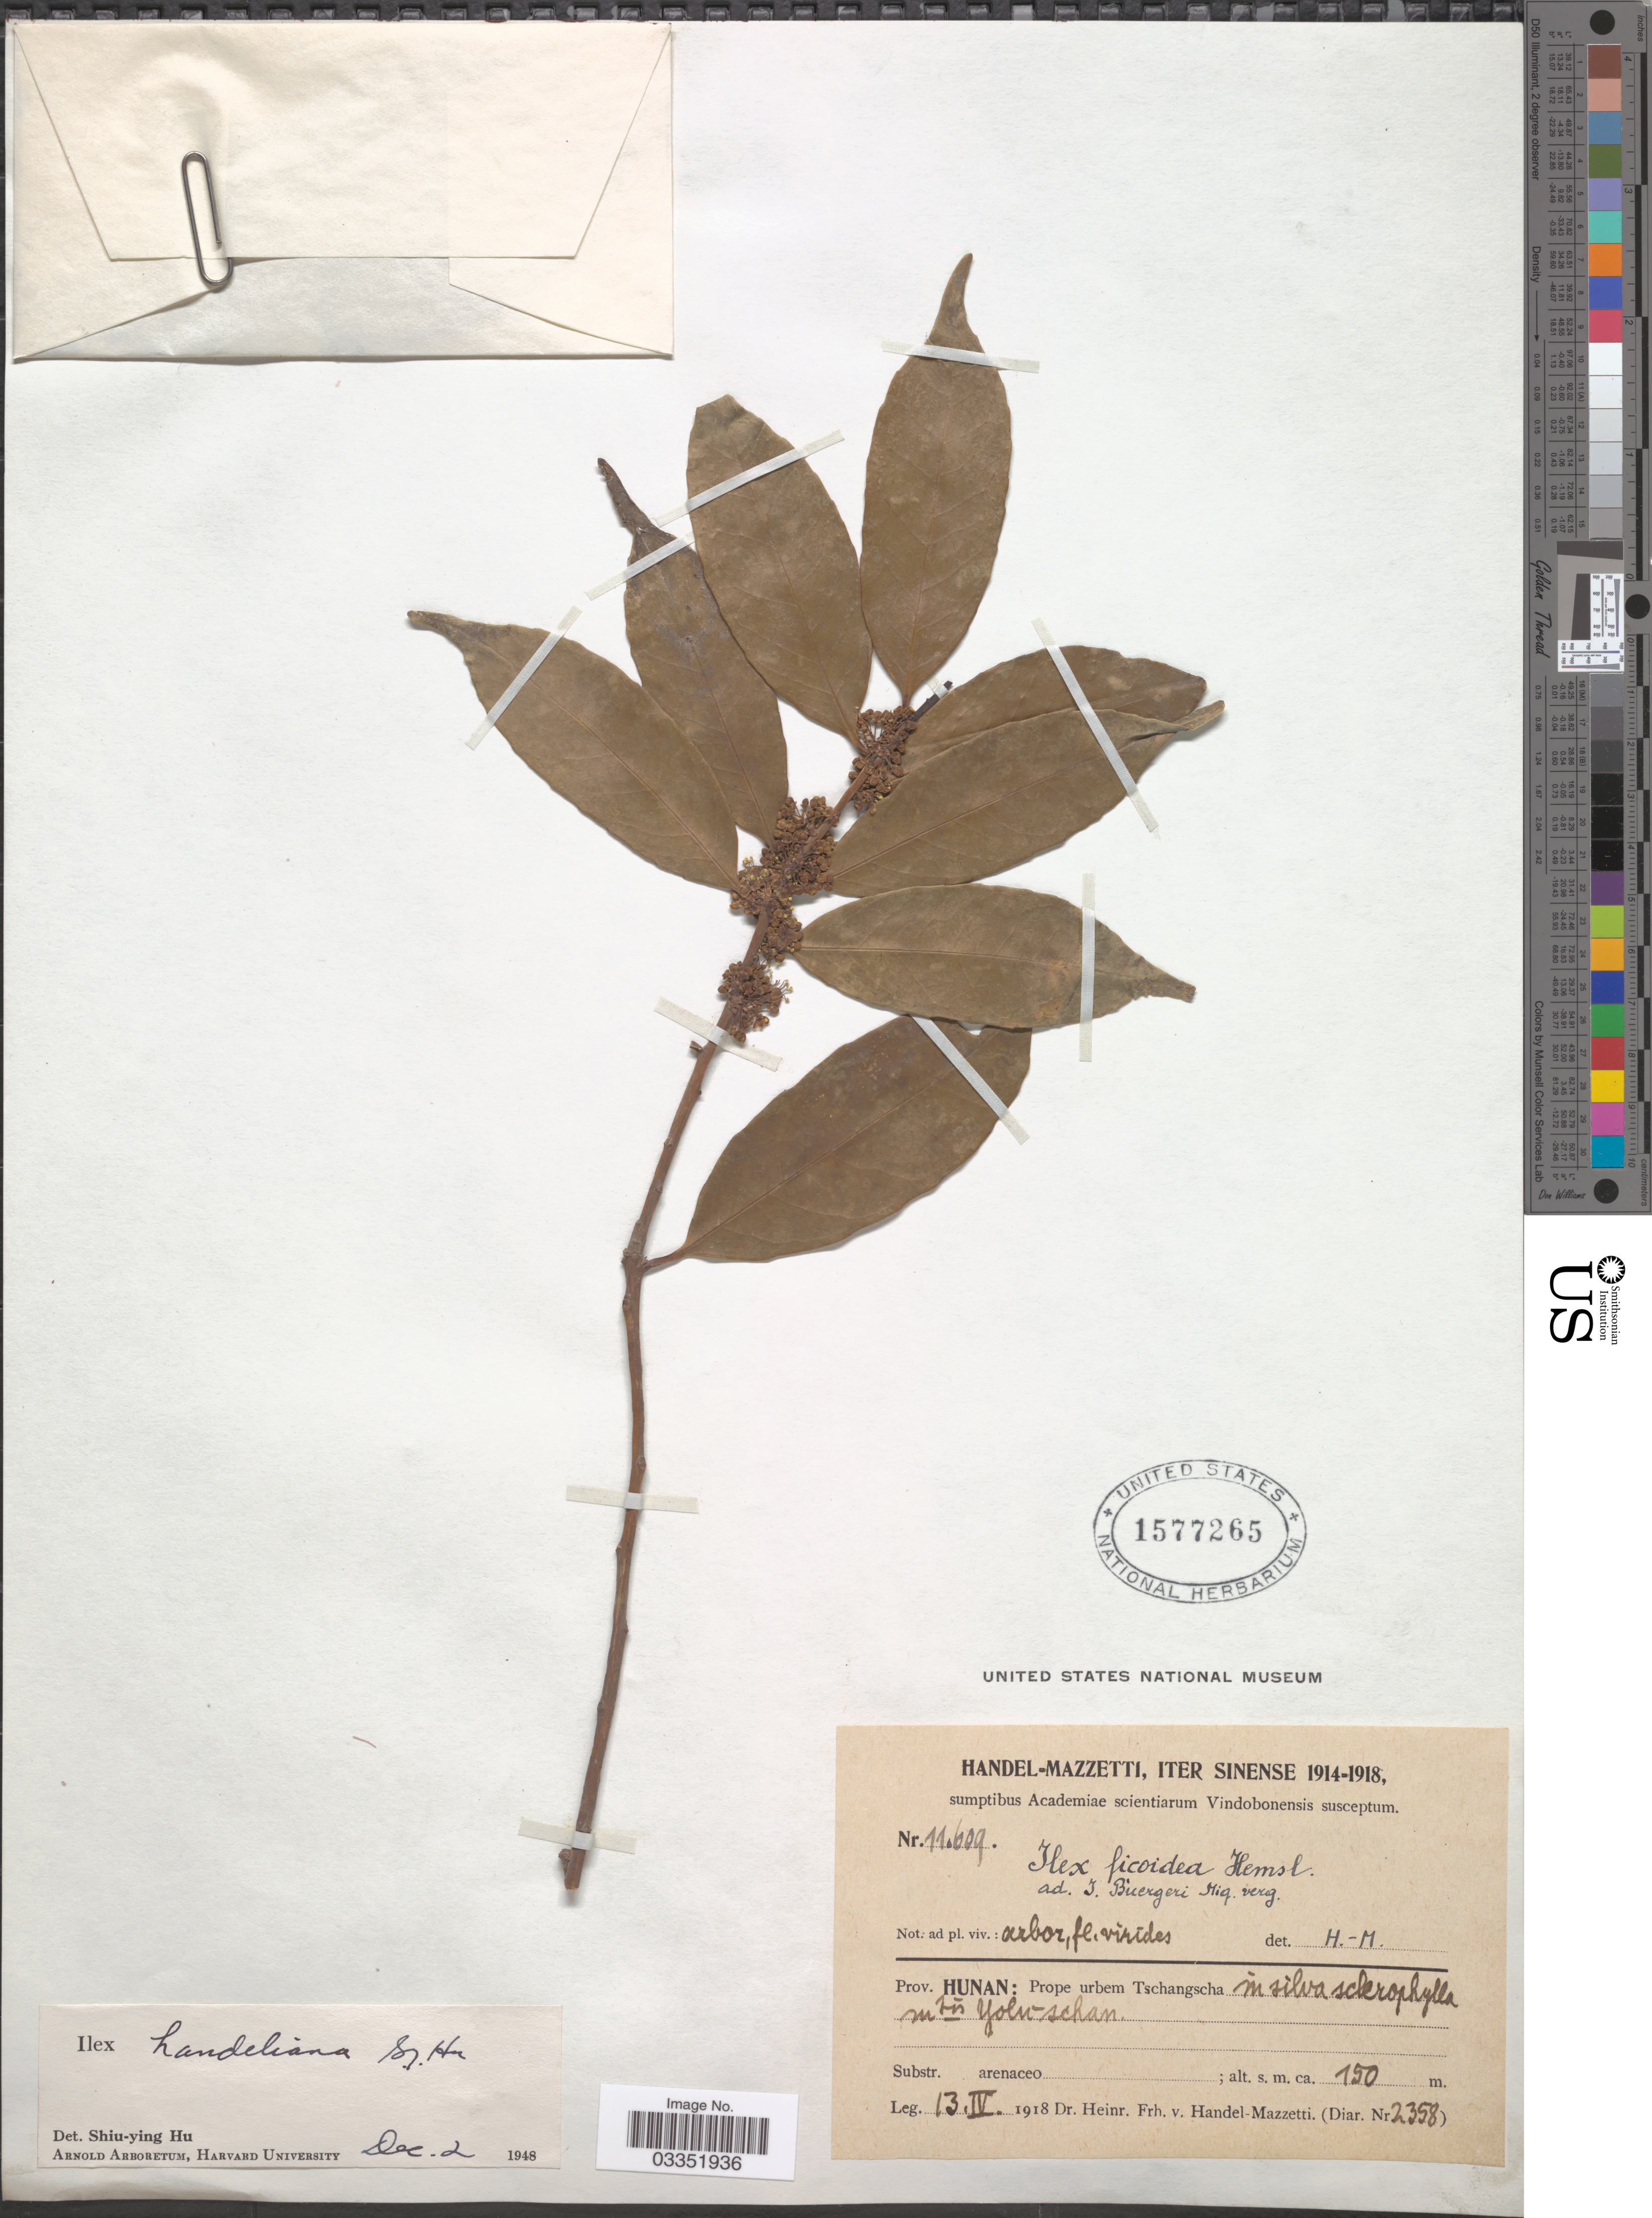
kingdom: Plantae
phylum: Tracheophyta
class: Magnoliopsida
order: Aquifoliales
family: Aquifoliaceae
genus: Ilex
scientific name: Ilex handeliana S.Y. Hu ined.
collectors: H. Handel-Mazzetti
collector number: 11609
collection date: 1918-04-13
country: China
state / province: Hunan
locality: Prope urbem Tschangscha in silva sclerophylla mtis Yolu-schan.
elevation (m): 150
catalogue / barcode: US 1577265